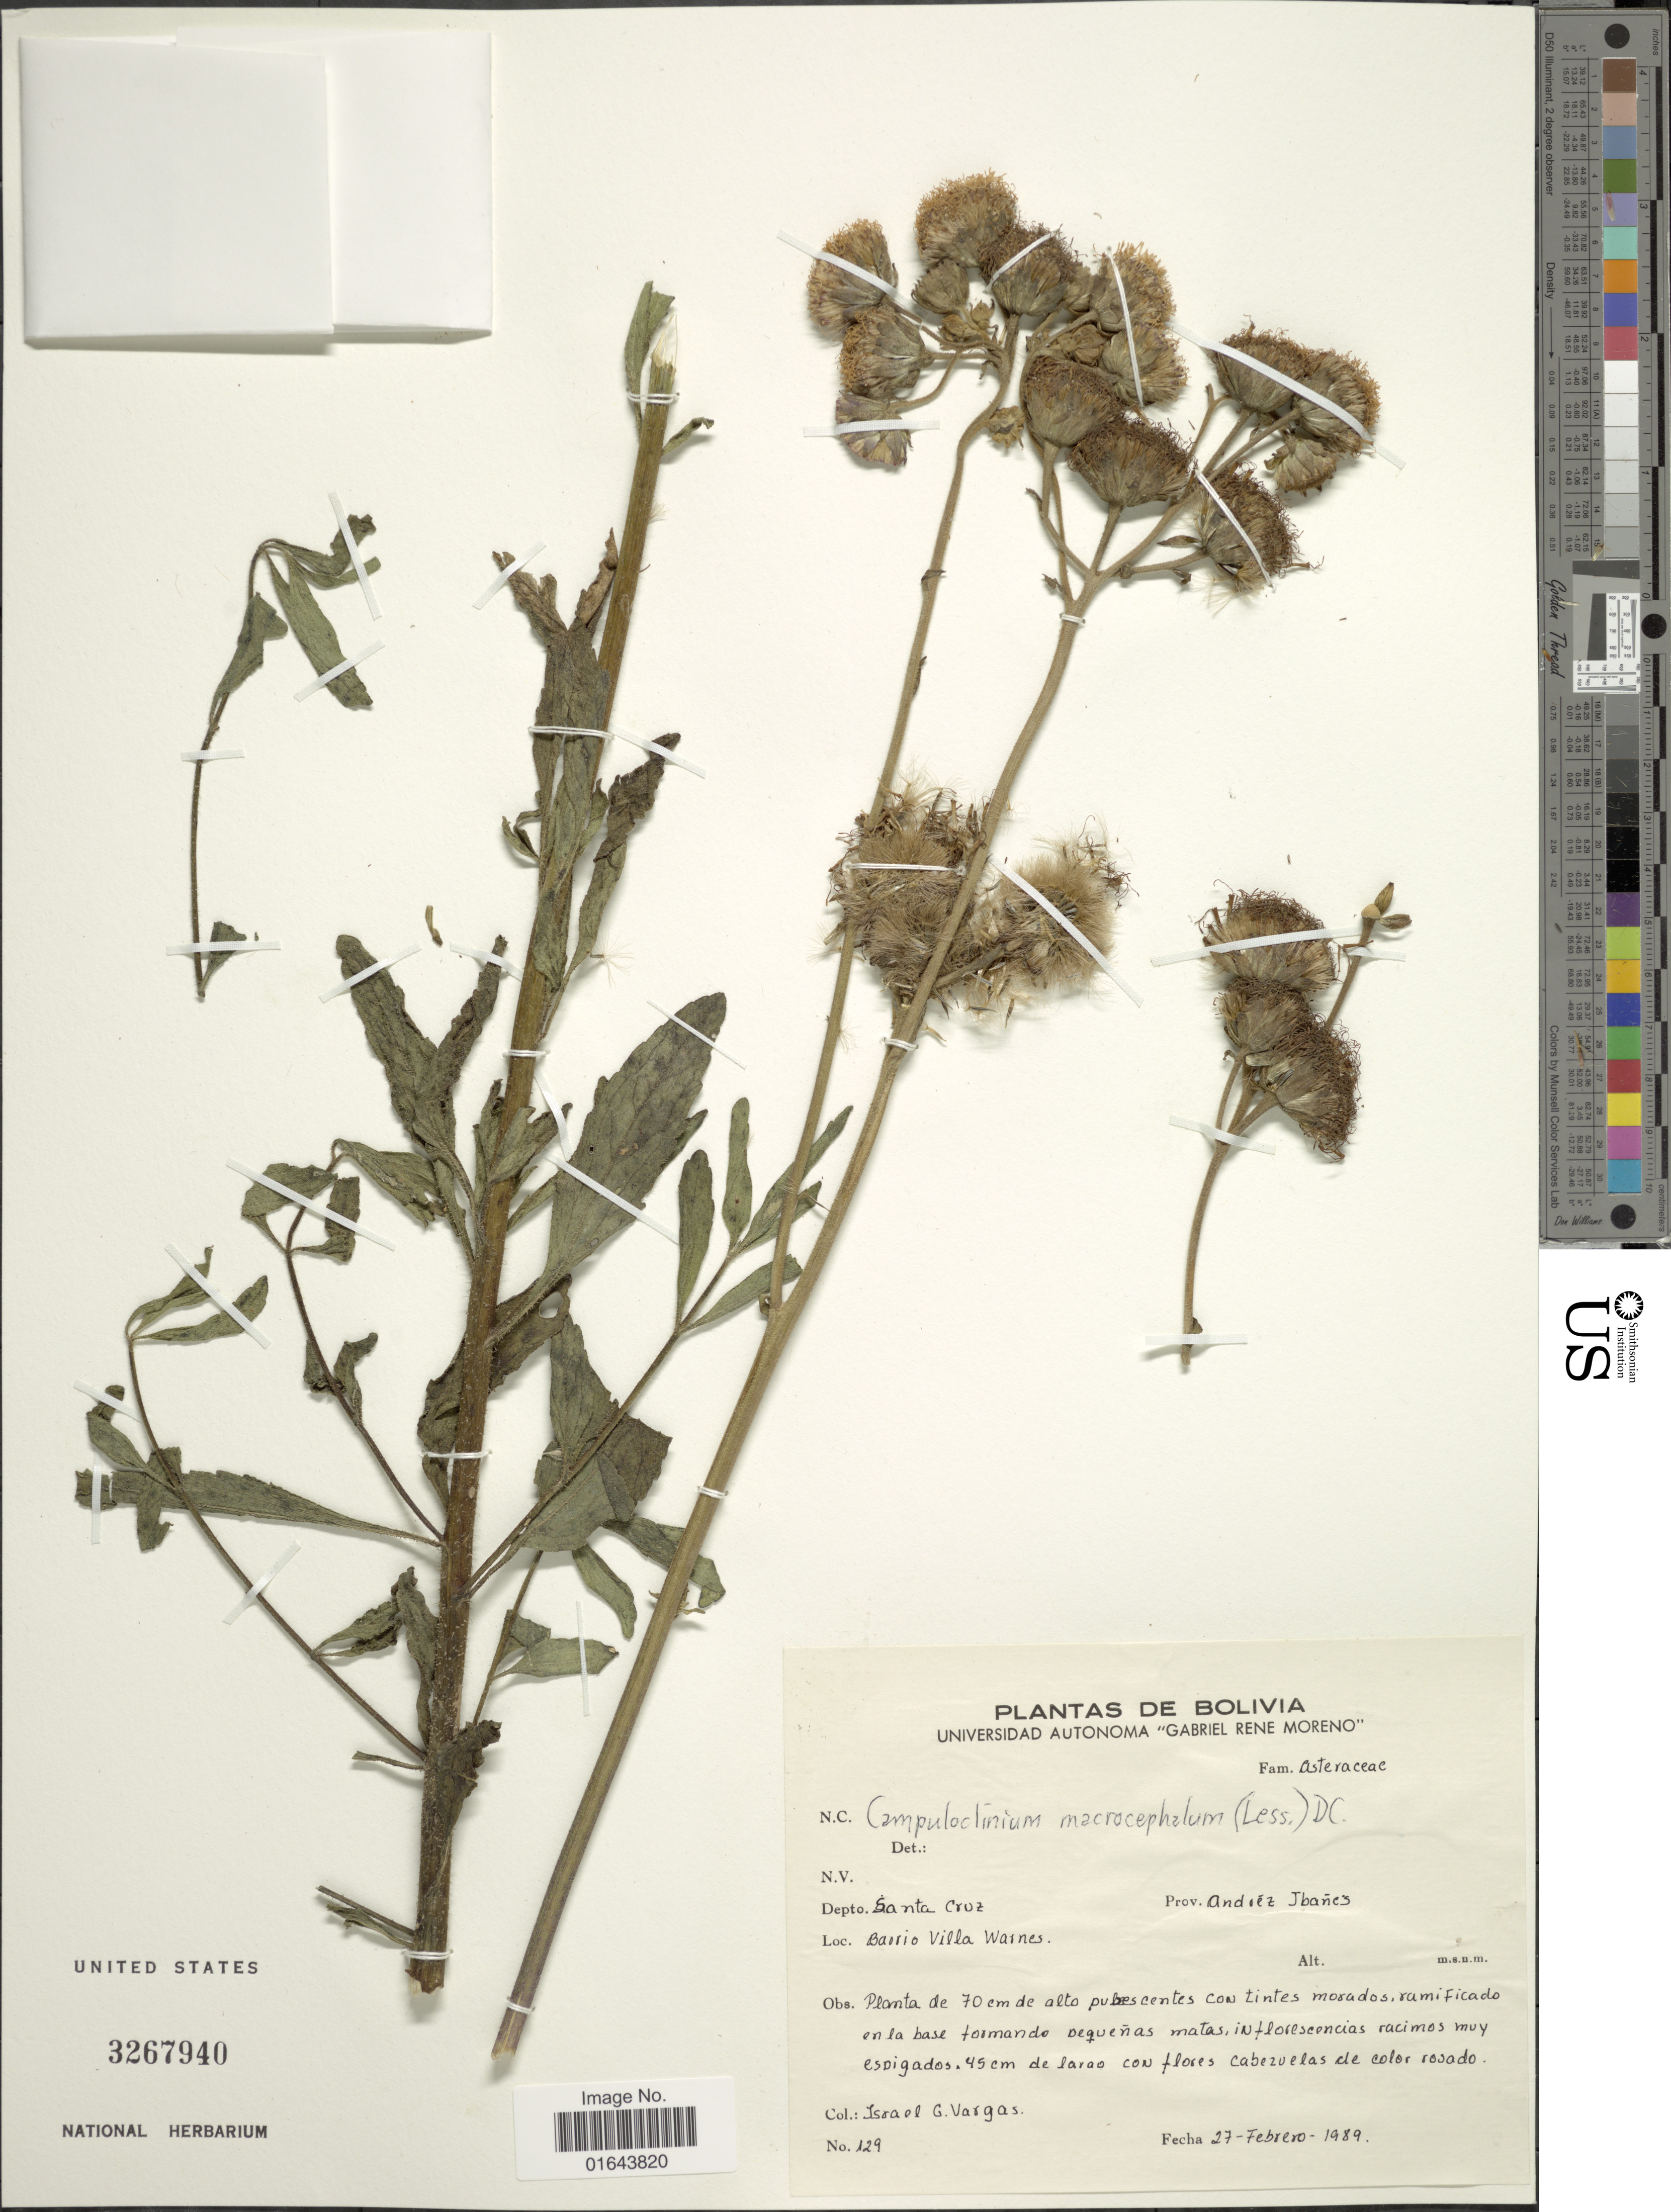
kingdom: Plantae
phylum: Tracheophyta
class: Magnoliopsida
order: Asterales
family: Asteraceae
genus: Campuloclinium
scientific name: Campuloclinium macrocephalum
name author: (Less.) DC.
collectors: I. Vargas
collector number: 129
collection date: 1989-02-27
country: Bolivia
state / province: Santa Cruz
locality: Depto. Santa Cruz. Prov. Andrez Ibañes. Barrio Villa Warner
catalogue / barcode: US 3267940